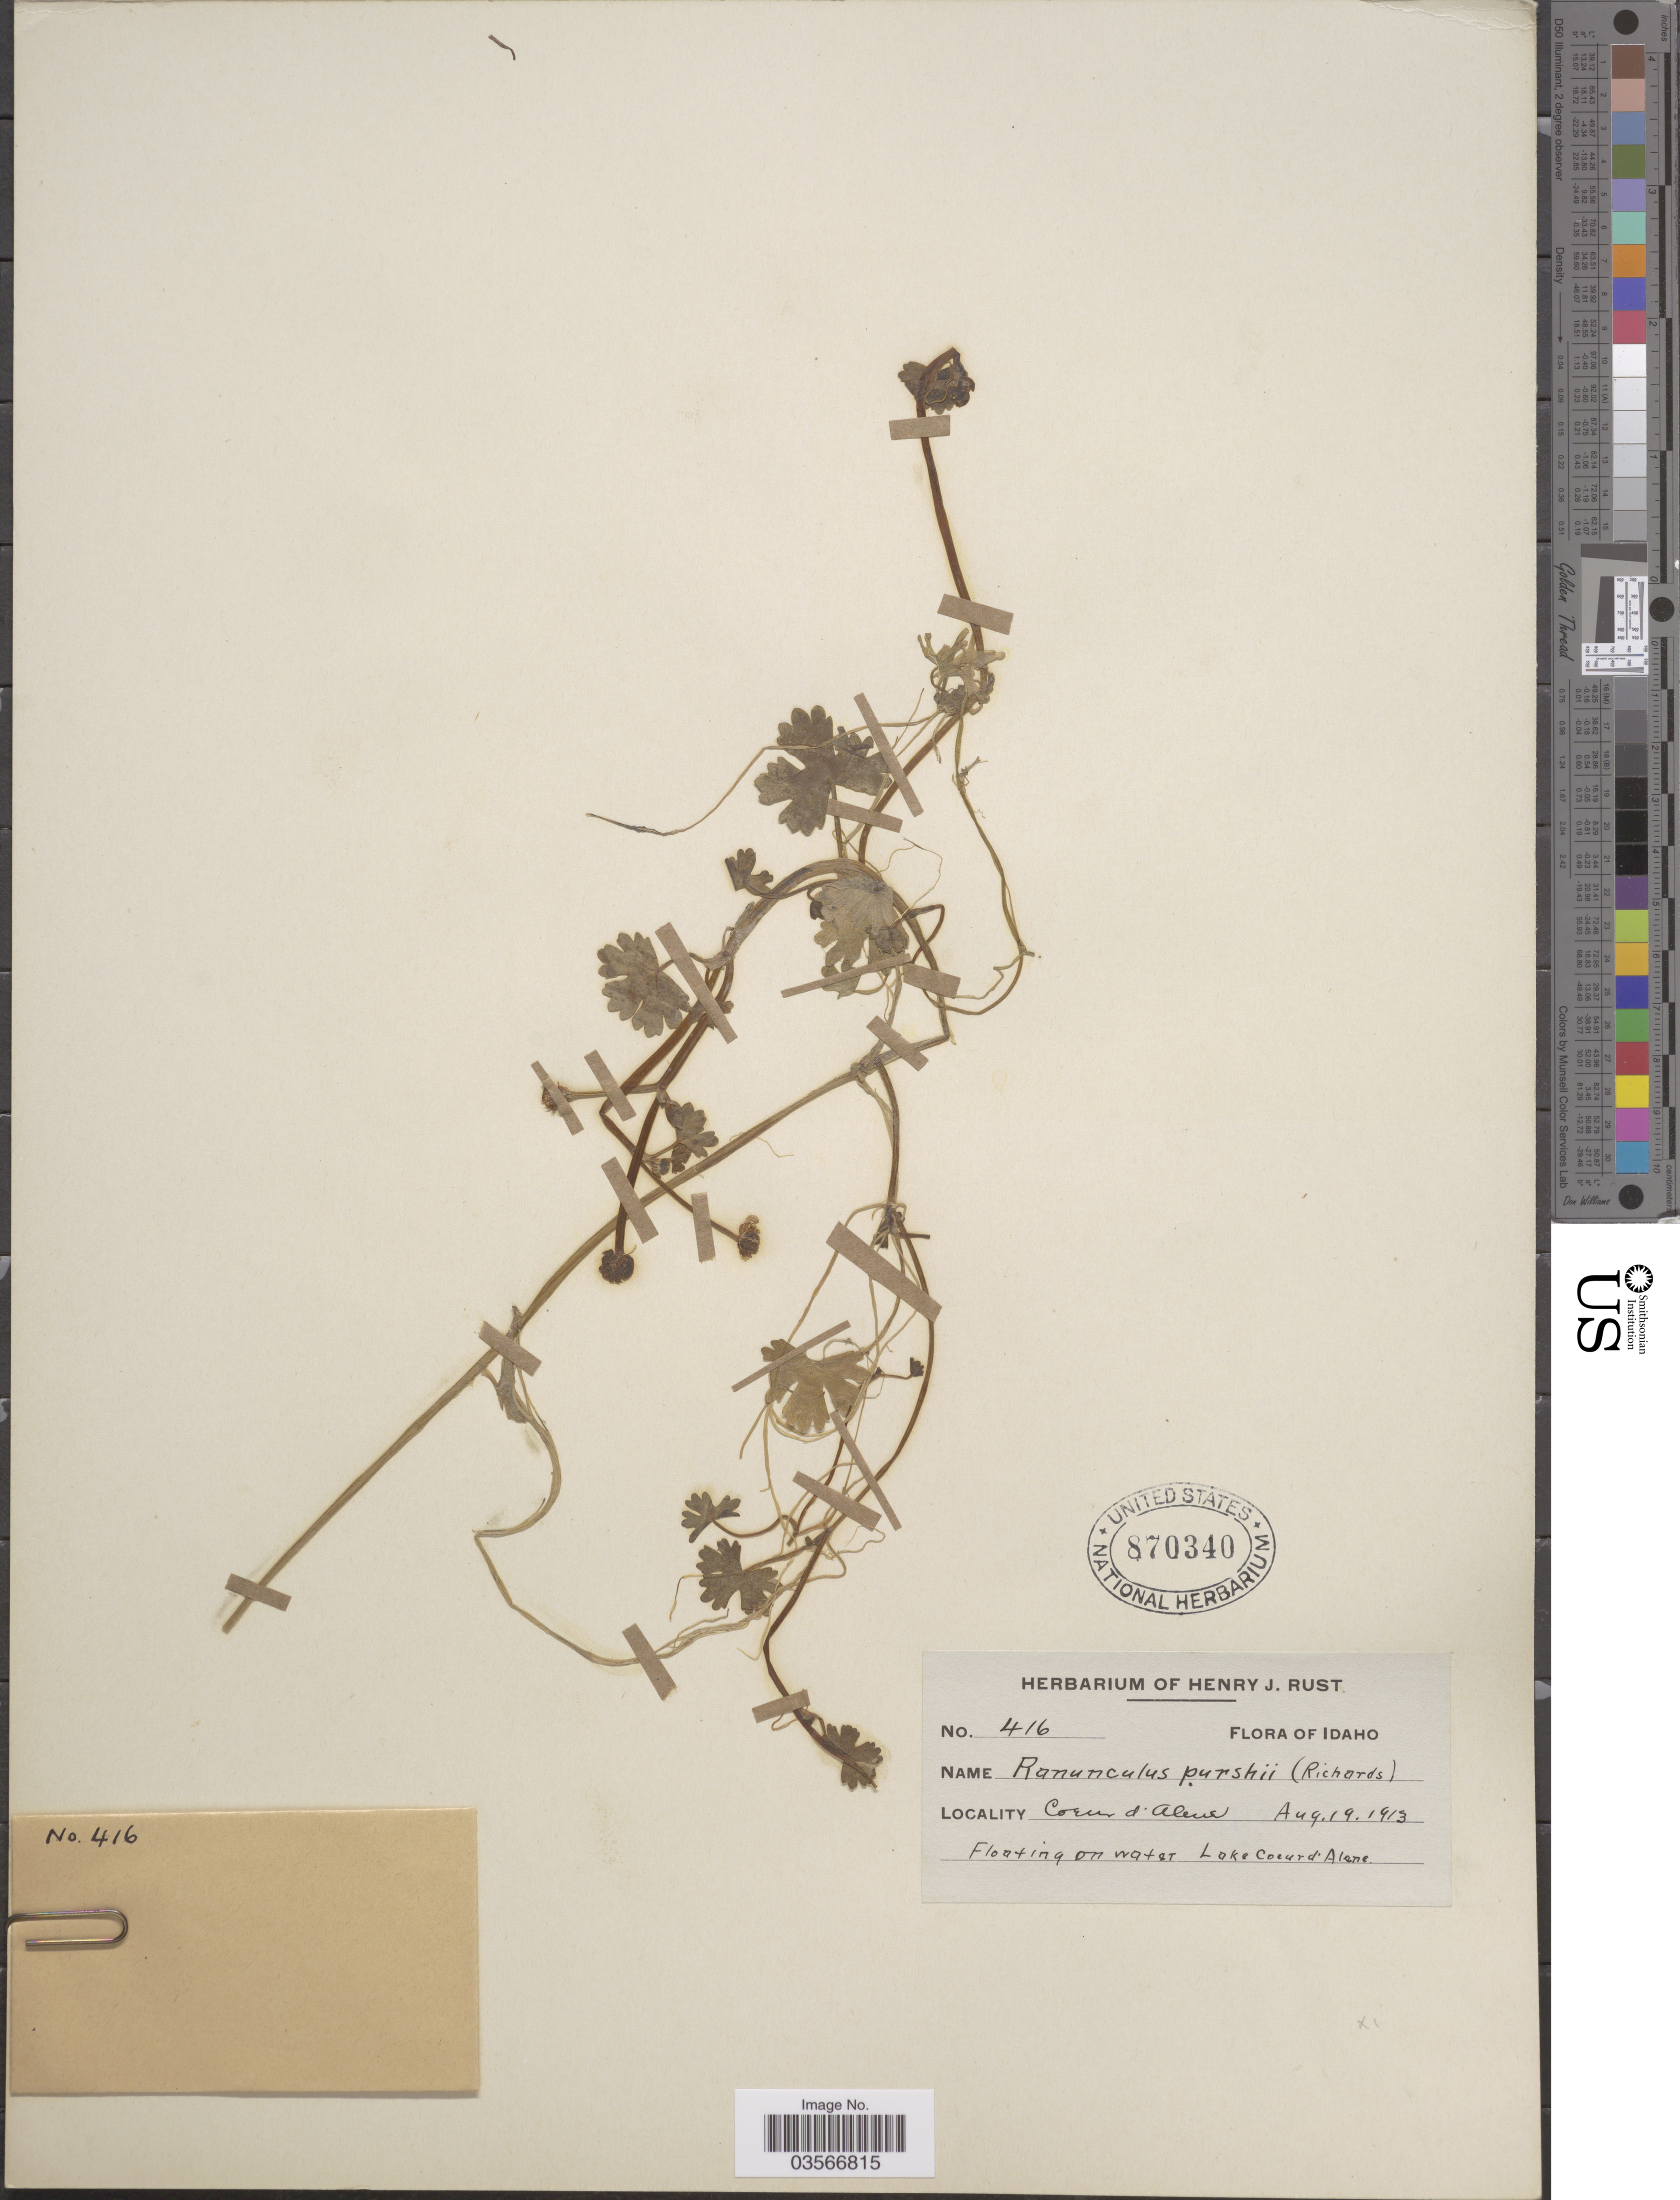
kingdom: Plantae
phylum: Tracheophyta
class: Magnoliopsida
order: Ranunculales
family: Ranunculaceae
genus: Ranunculus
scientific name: Ranunculus gmelinii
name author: DC.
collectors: ex herb. Henry J. Rust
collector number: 416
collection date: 1913-08-19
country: United States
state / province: Idaho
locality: Coeur d'Alene. Floating on water Lake Coeur d'Alene.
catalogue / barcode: US 870340